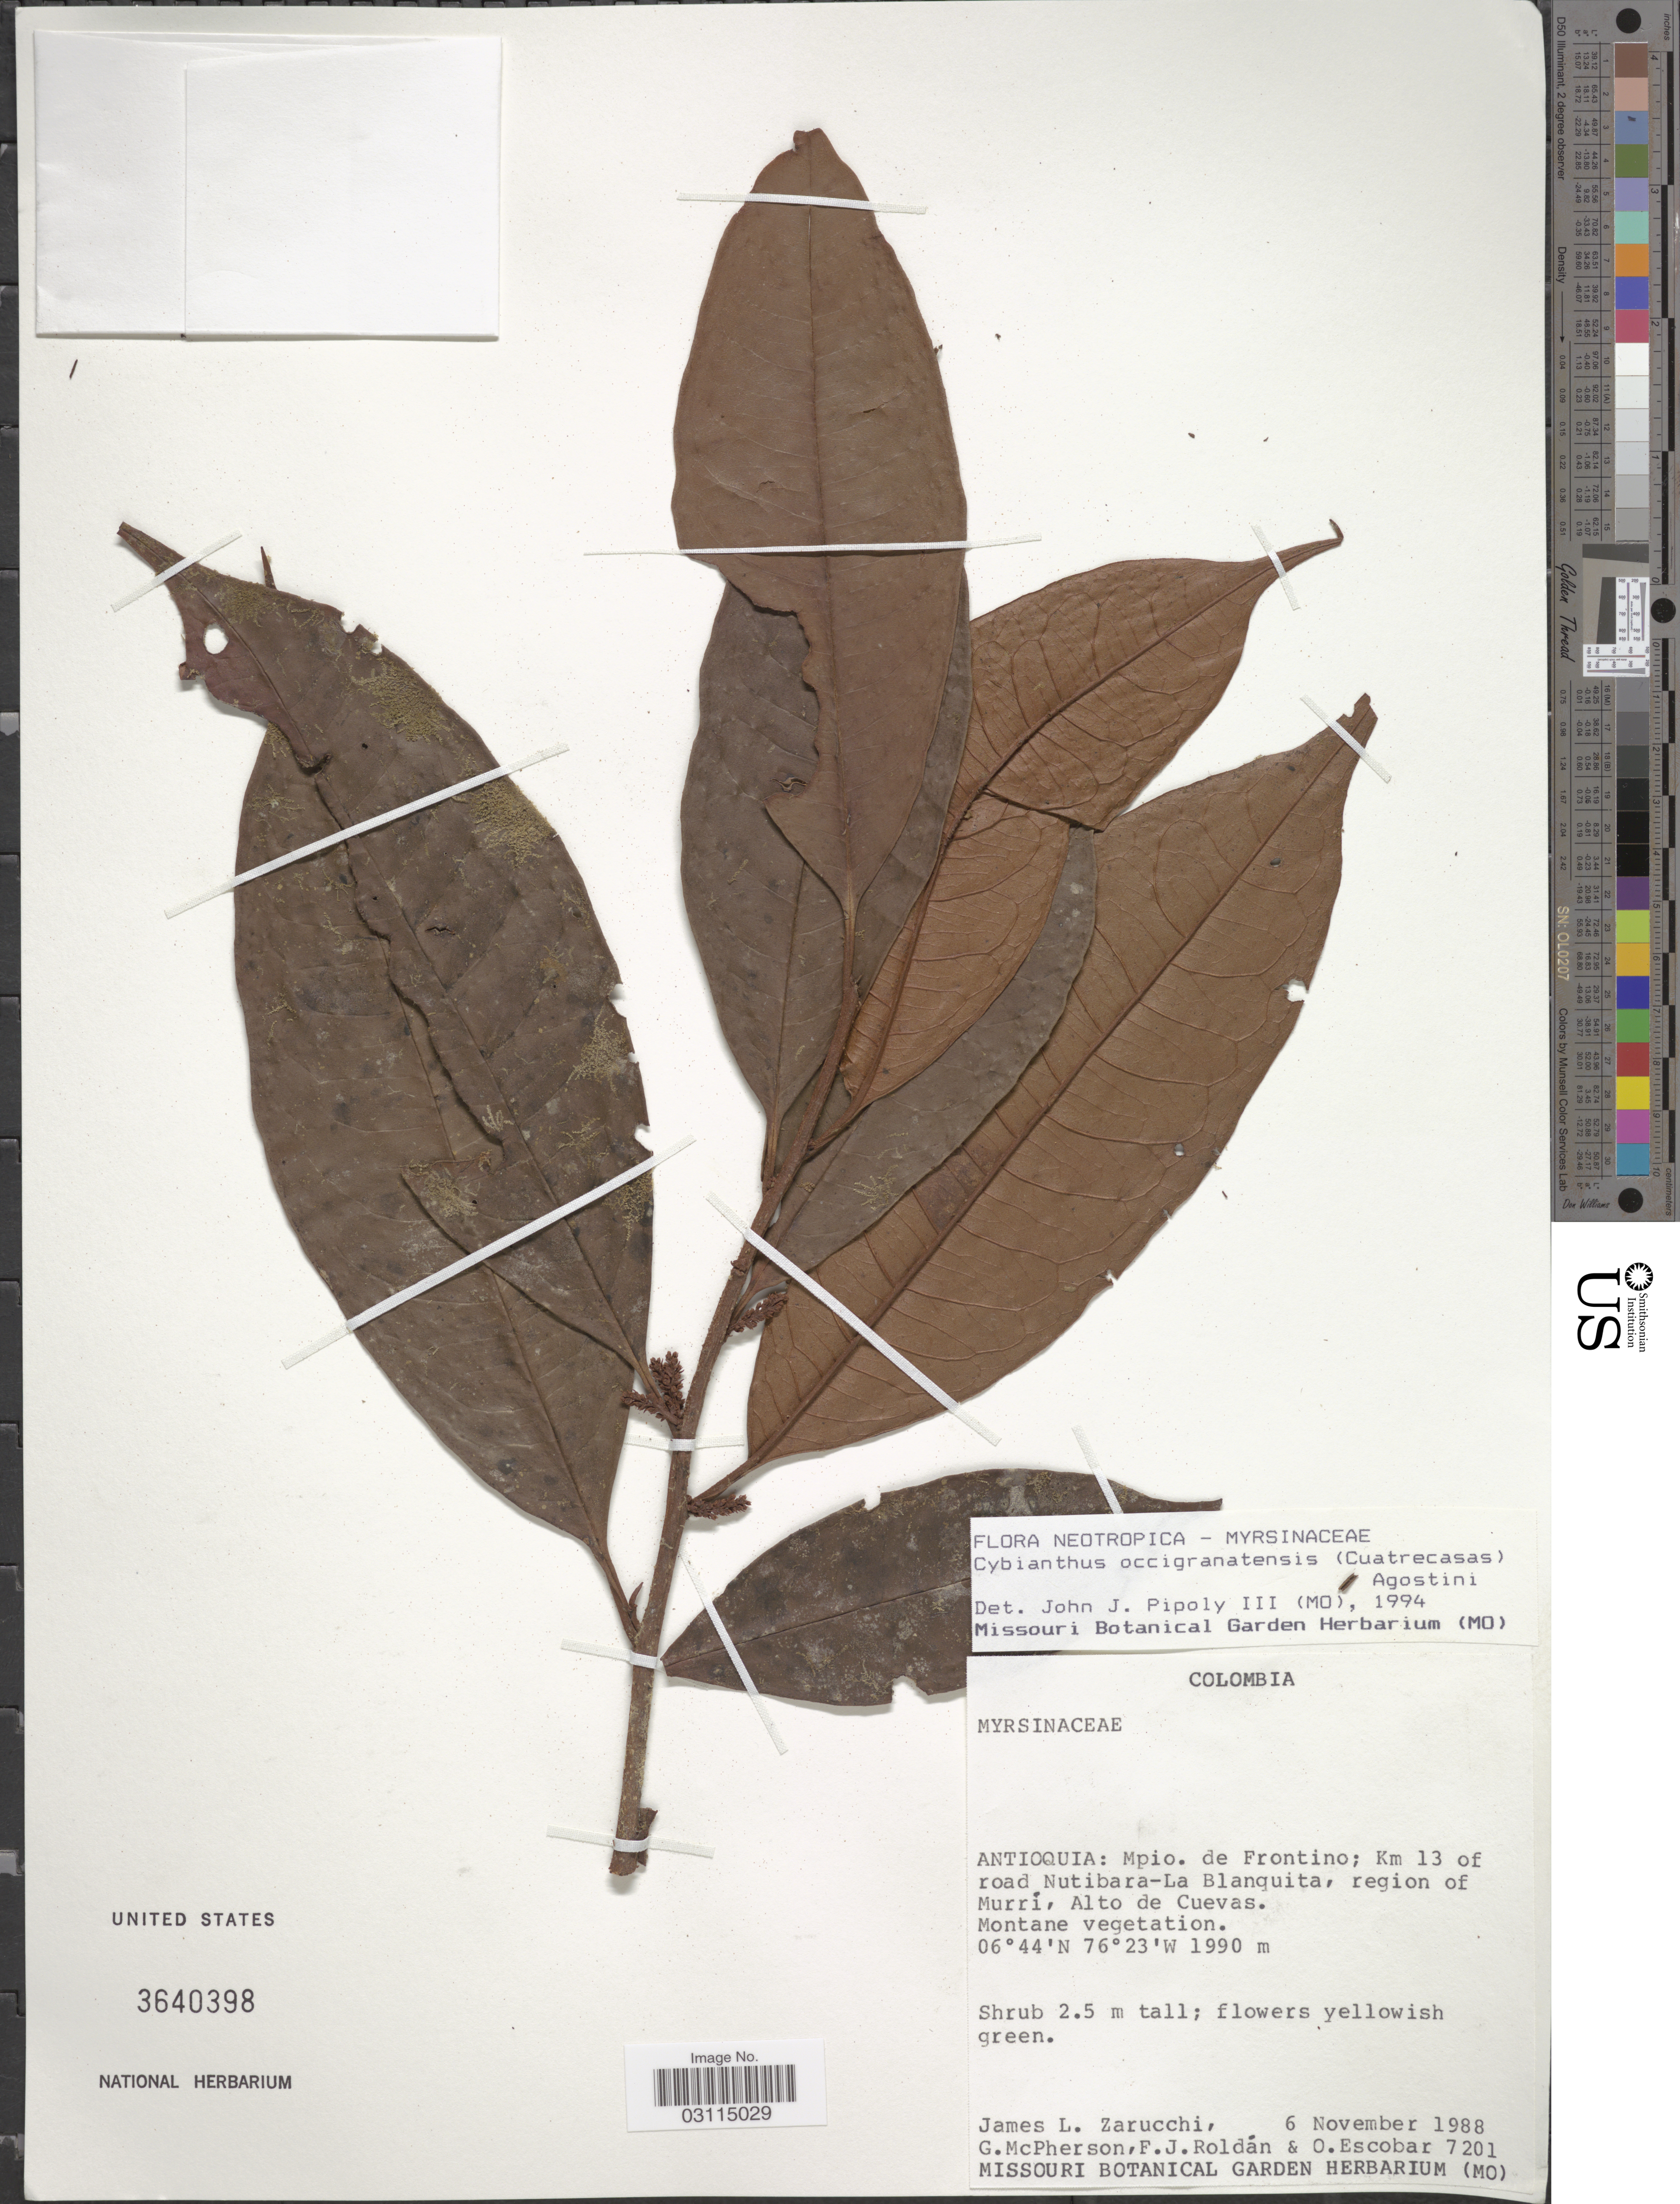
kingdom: Plantae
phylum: Tracheophyta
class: Magnoliopsida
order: Ericales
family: Primulaceae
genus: Cybianthus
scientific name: Cybianthus occigranatensis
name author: (Cuatrec.) G. Agostini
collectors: J. L. Zarucchi, G. McPherson, F. J. Roldán & O. Escobar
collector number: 7201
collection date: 1988-11-06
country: Colombia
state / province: Antioquia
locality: Mpio. de Frontino; Km 13 of road Nutibara-La Blanquita, region of Murrí, Alto de Cuevas.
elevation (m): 1990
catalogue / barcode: US 3640398